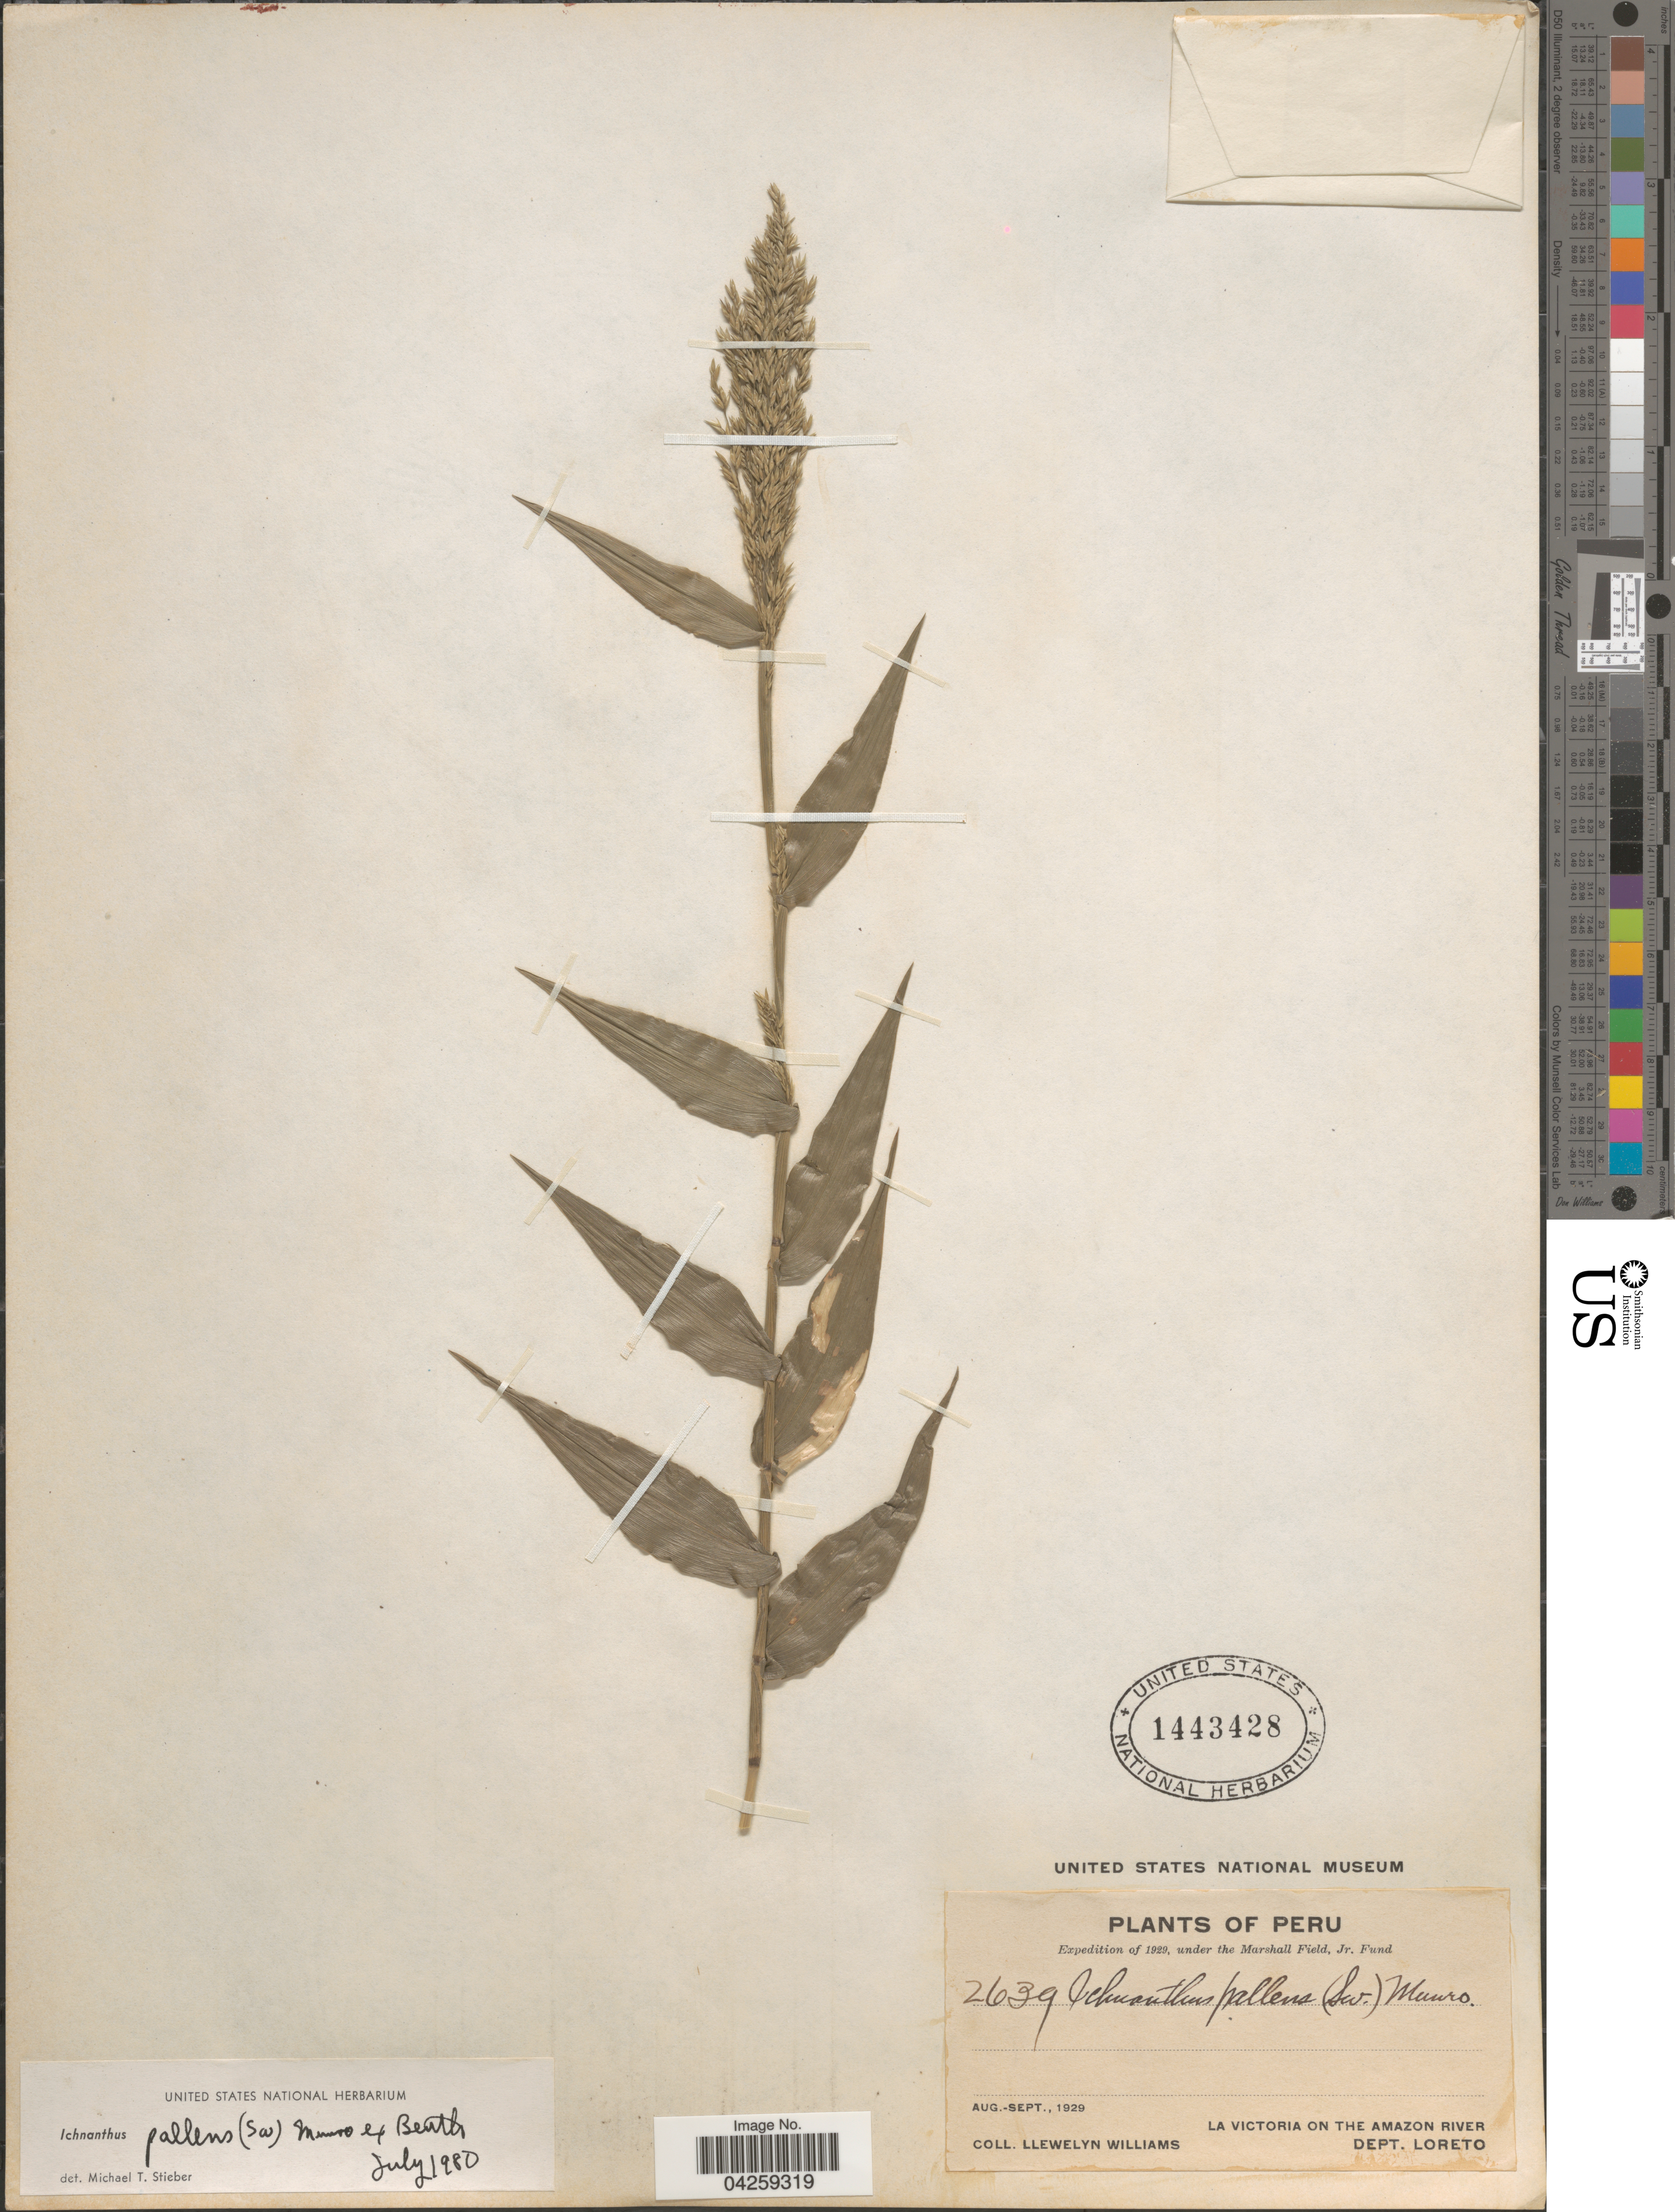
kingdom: Plantae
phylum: Tracheophyta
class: Liliopsida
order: Poales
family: Poaceae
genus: Ichnanthus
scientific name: Ichnanthus pallens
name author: (Sw.) Munro ex Benth.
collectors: Ll. Williams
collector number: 2639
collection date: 1929-08/1929-09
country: Peru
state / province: Loreto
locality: Expedition of 1929. La Victoria on the Amazon River. Dept. Loreto.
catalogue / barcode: US 1443428